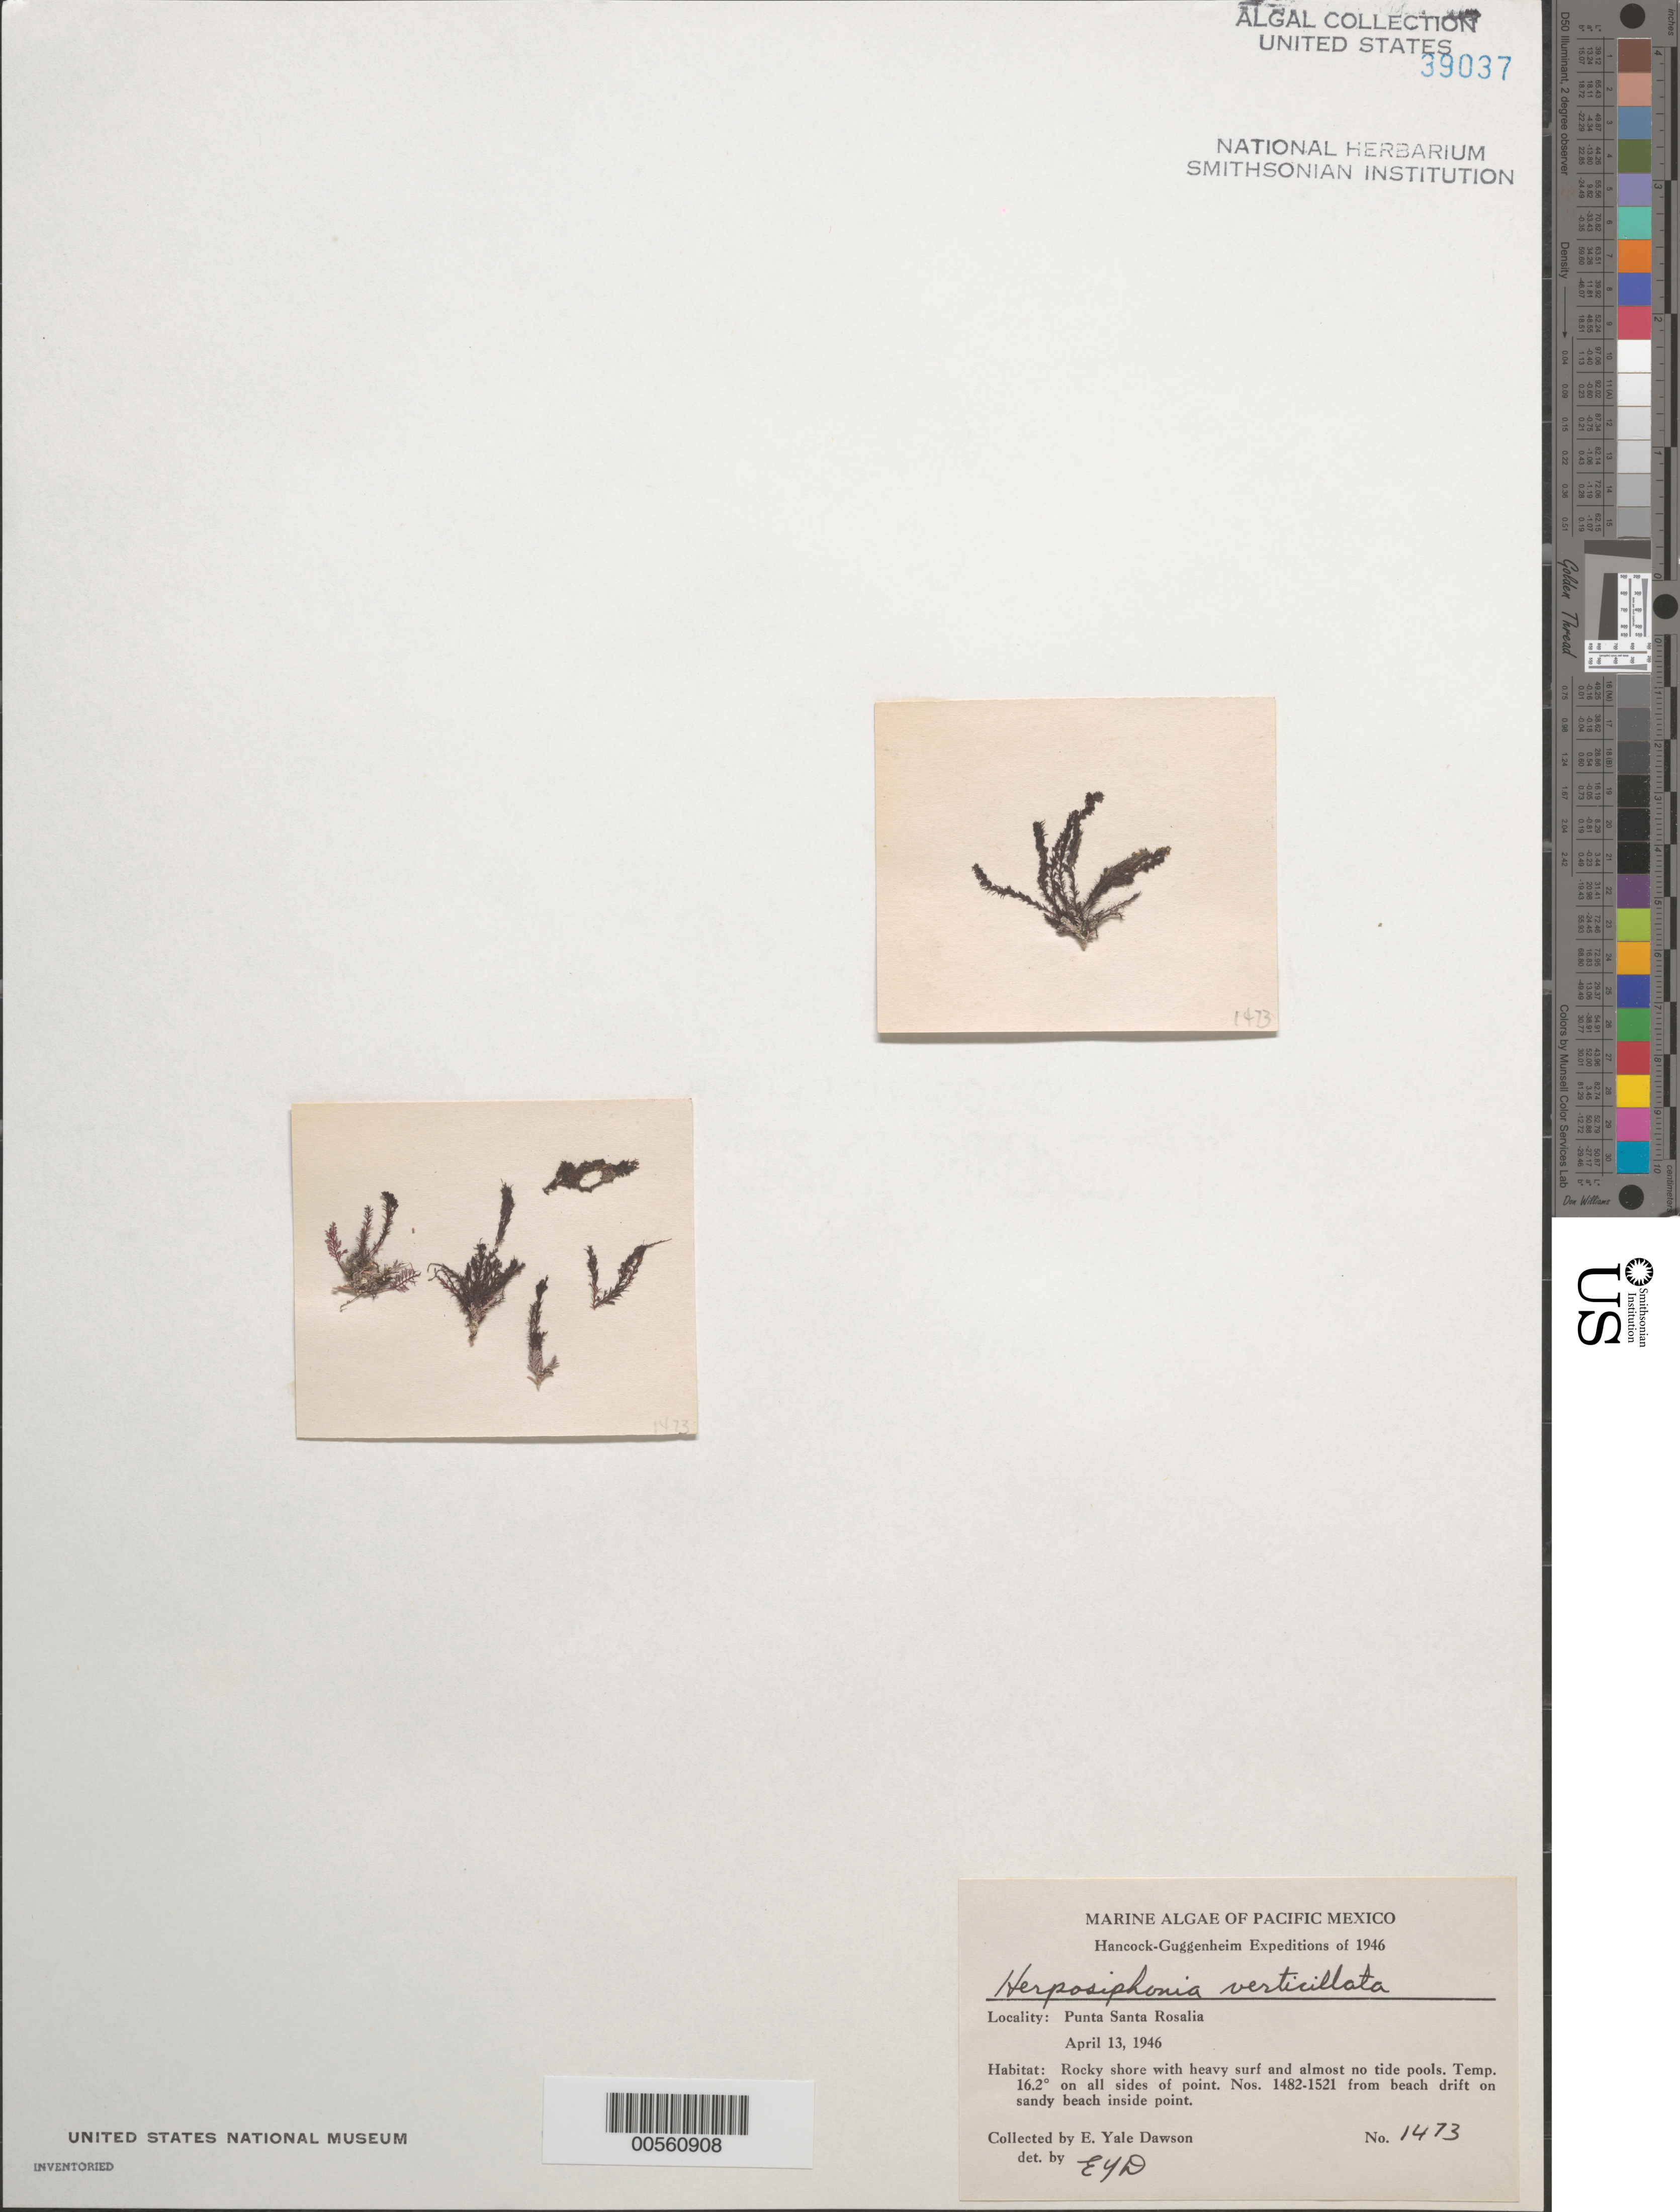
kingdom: Plantae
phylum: Rhodophyta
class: Florideophyceae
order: Ceramiales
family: Rhodomelaceae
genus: Herposiphonia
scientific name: Herposiphonia verticillata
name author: (Harv.) Kylin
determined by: Dawson, E. Y.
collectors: E. Y. Dawson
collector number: EYD 1473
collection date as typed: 13 Apr 1946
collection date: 1946-04-13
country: Mexico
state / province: Baja California Sur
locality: Punta Santa Rosalia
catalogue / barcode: US 39037